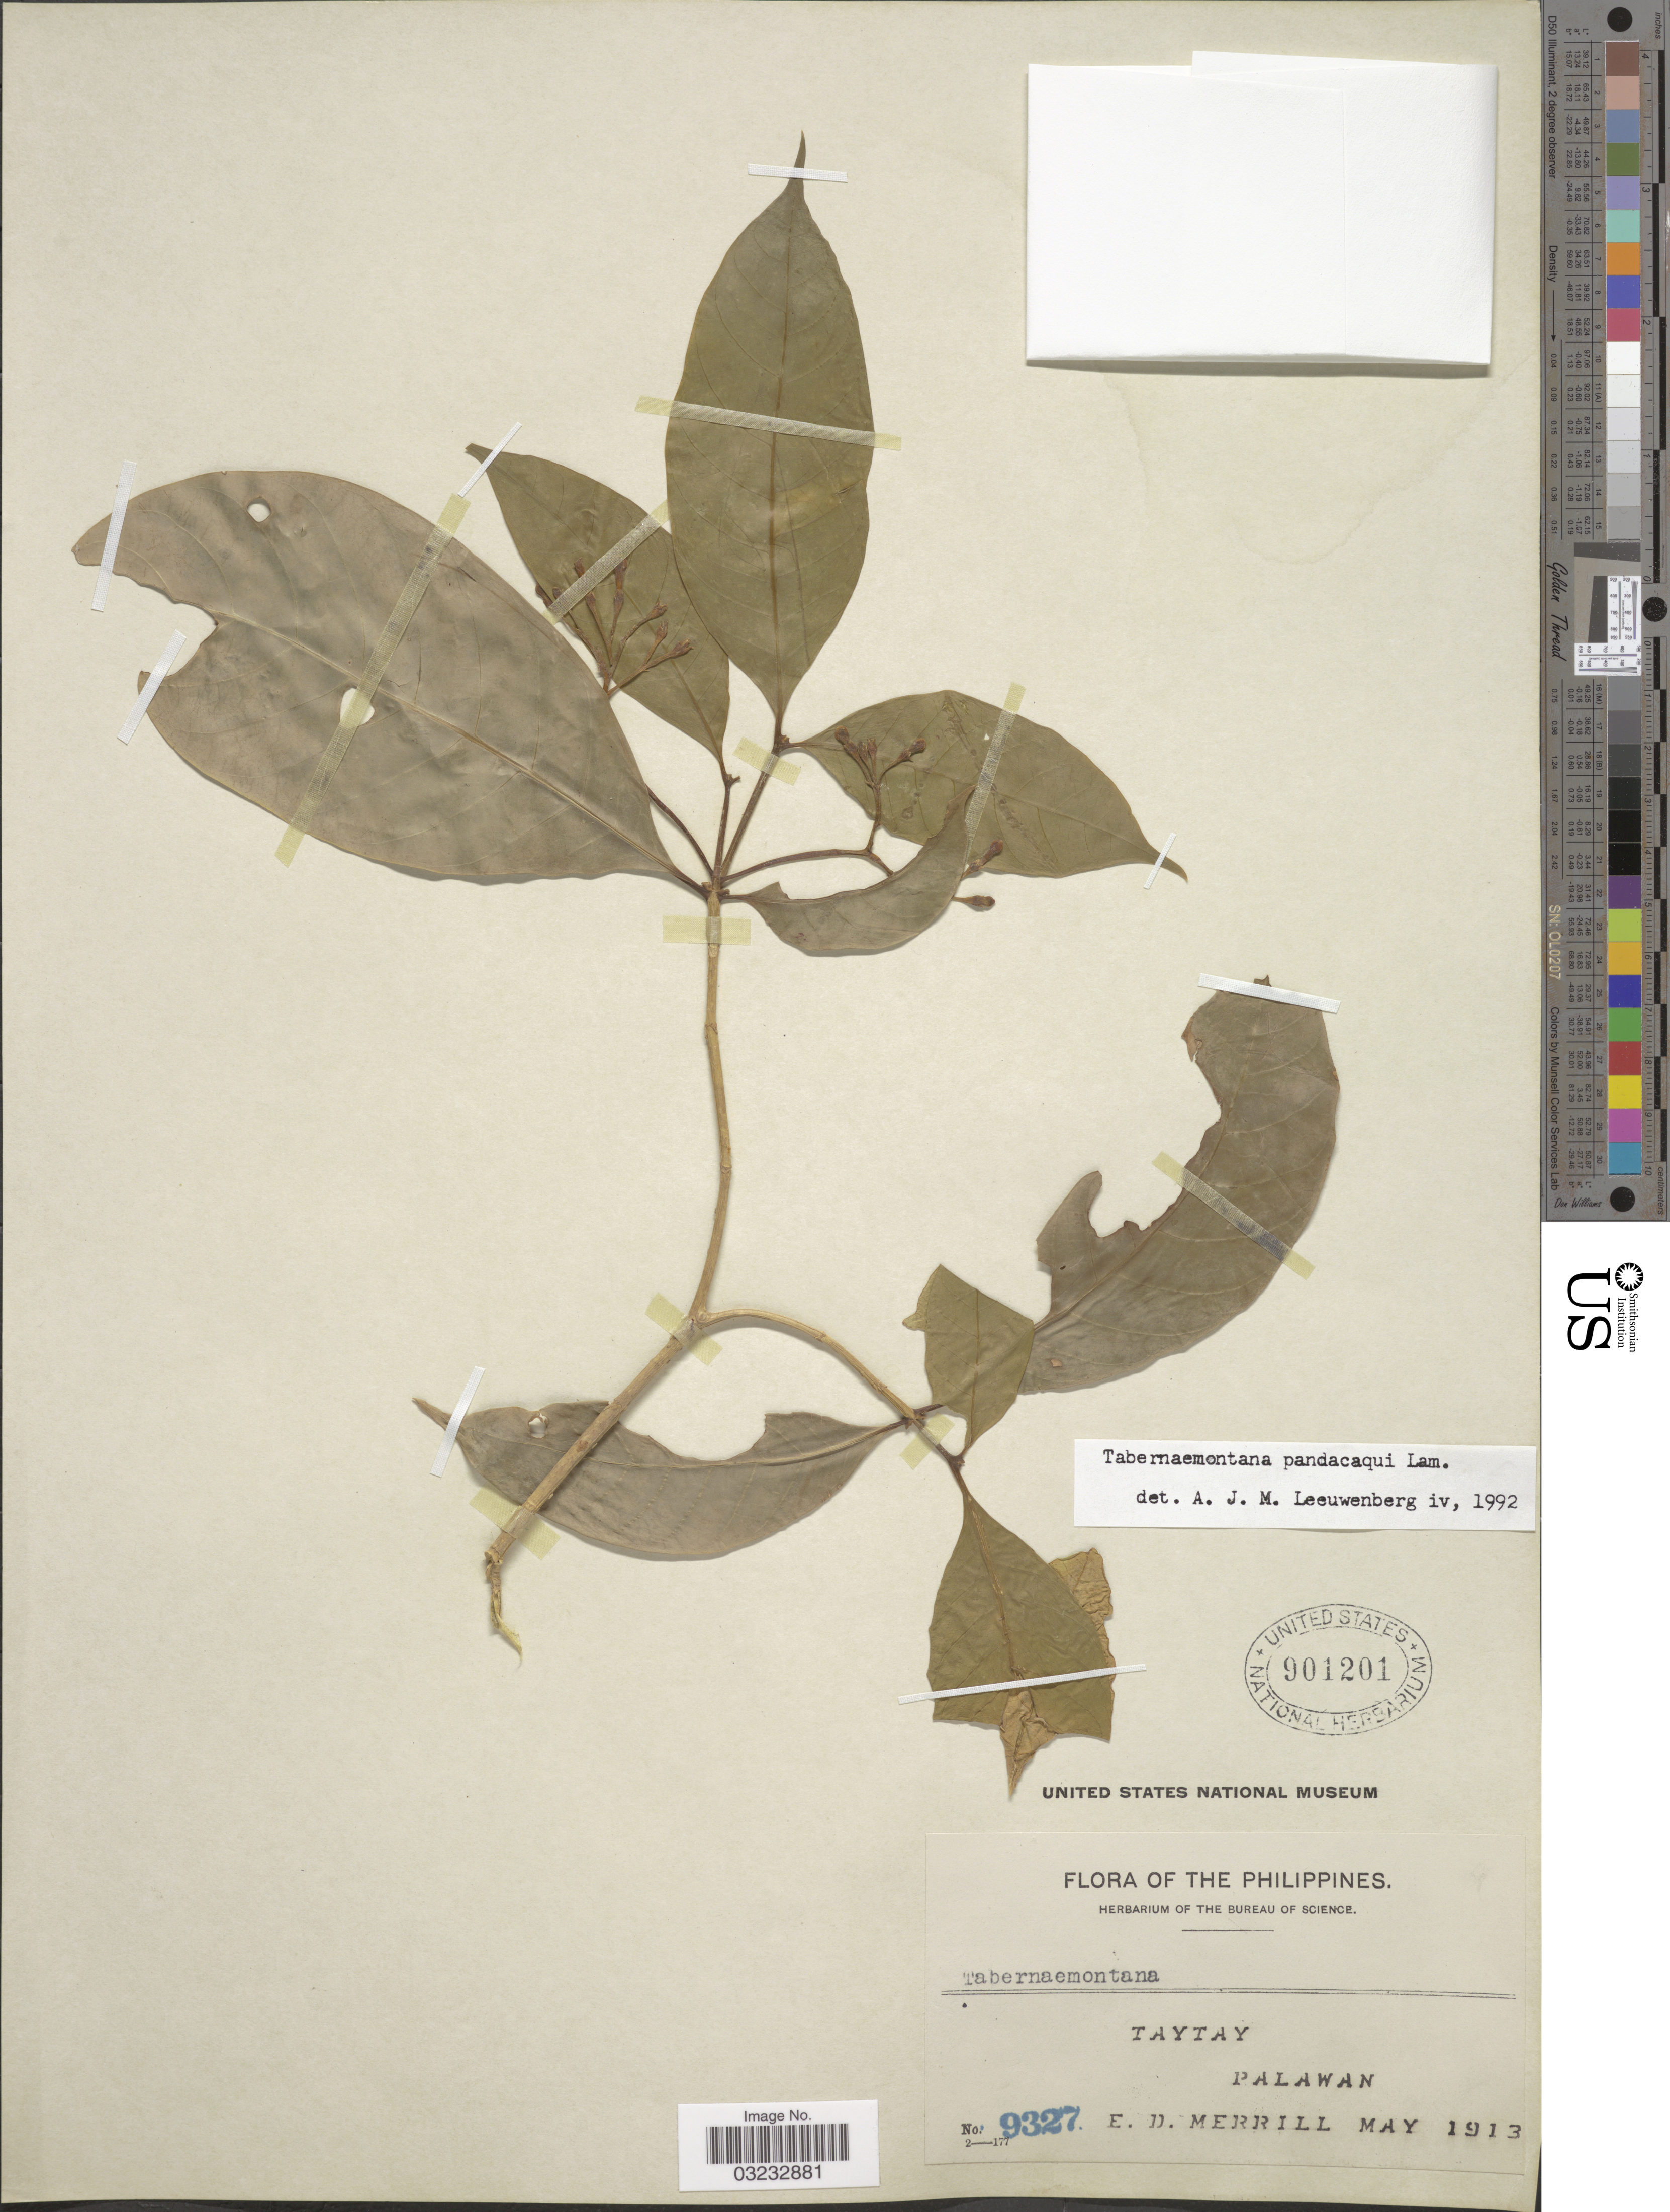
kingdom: Plantae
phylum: Tracheophyta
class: Magnoliopsida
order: Gentianales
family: Apocynaceae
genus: Tabernaemontana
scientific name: Tabernaemontana pandacaqui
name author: Poir.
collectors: E. D. Merrill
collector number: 9327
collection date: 1913-05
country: Philippines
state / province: Mimaropa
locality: Taytay, Palawan.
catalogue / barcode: US 901201